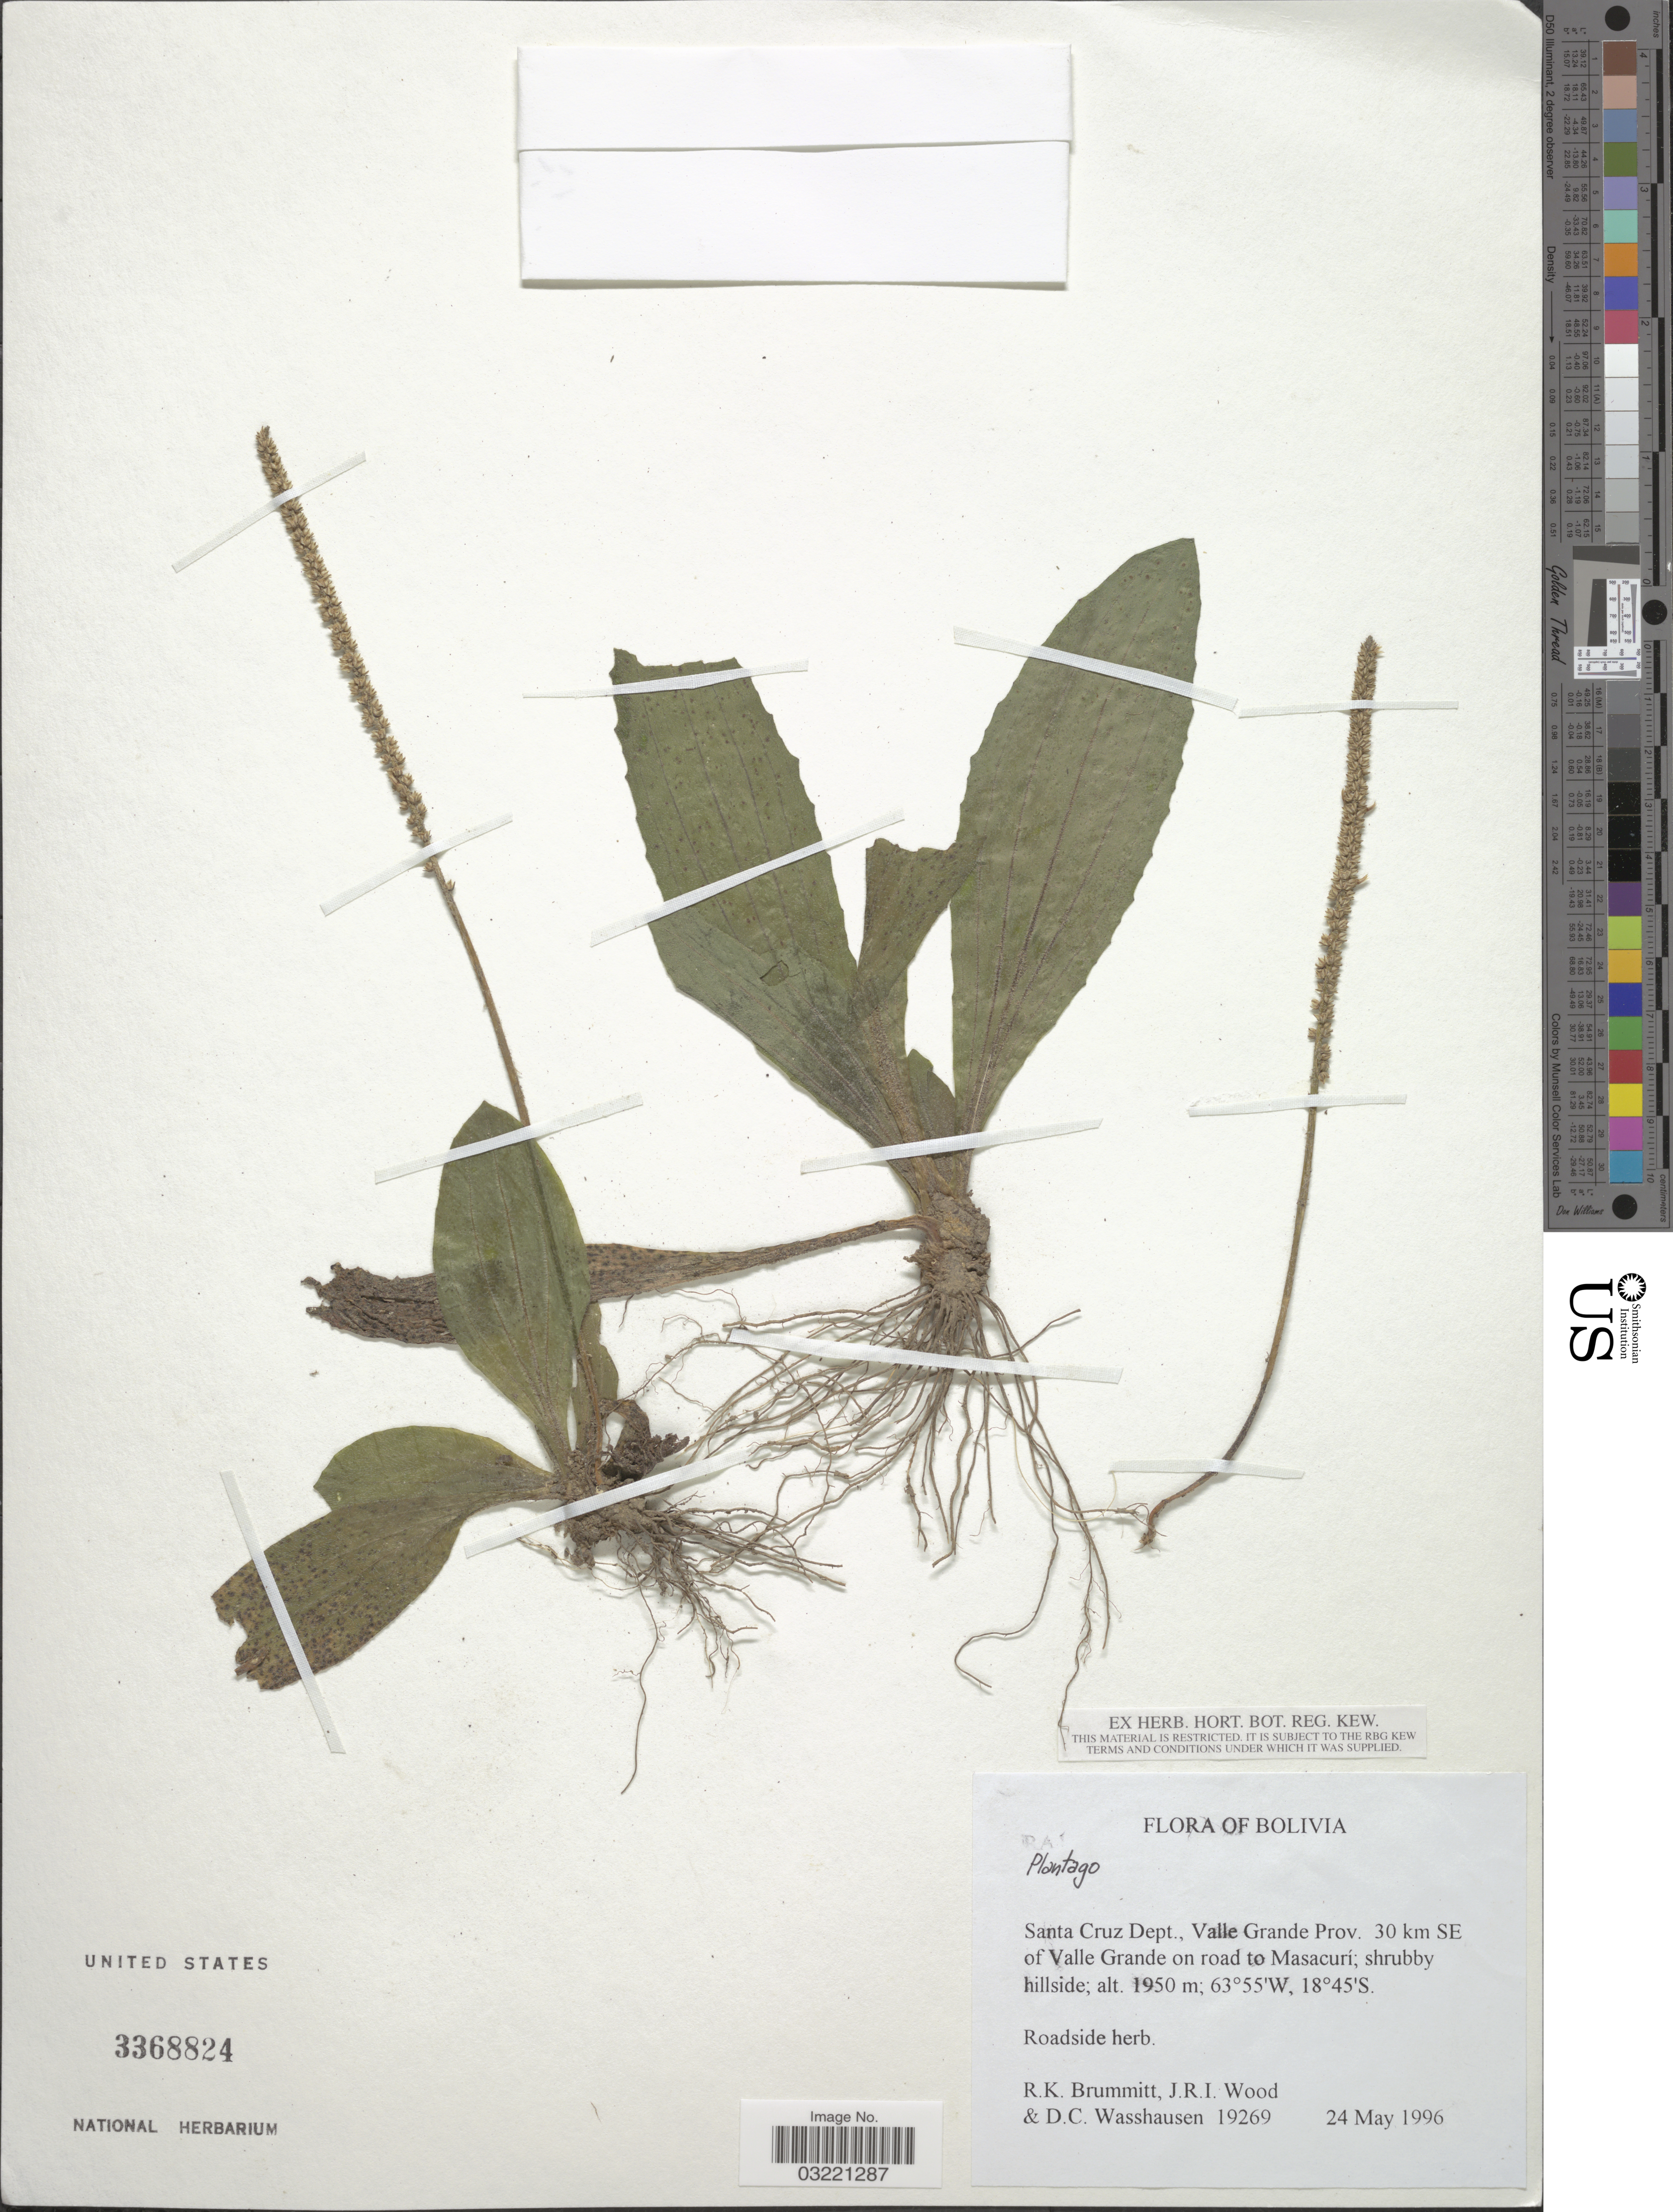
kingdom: Plantae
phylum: Tracheophyta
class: Magnoliopsida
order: Lamiales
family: Plantaginaceae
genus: Plantago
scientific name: Plantago sp.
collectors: R. K. Brummitt, J. R. I. Wood & D. C. Wasshausen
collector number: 19269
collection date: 1996-05-24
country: Bolivia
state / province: Santa Cruz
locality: Santa Cruz Dept., Valle Grande Prov. 30 km SE of Valle Grande on road to Masacurí.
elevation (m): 1950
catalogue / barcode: US 3368824